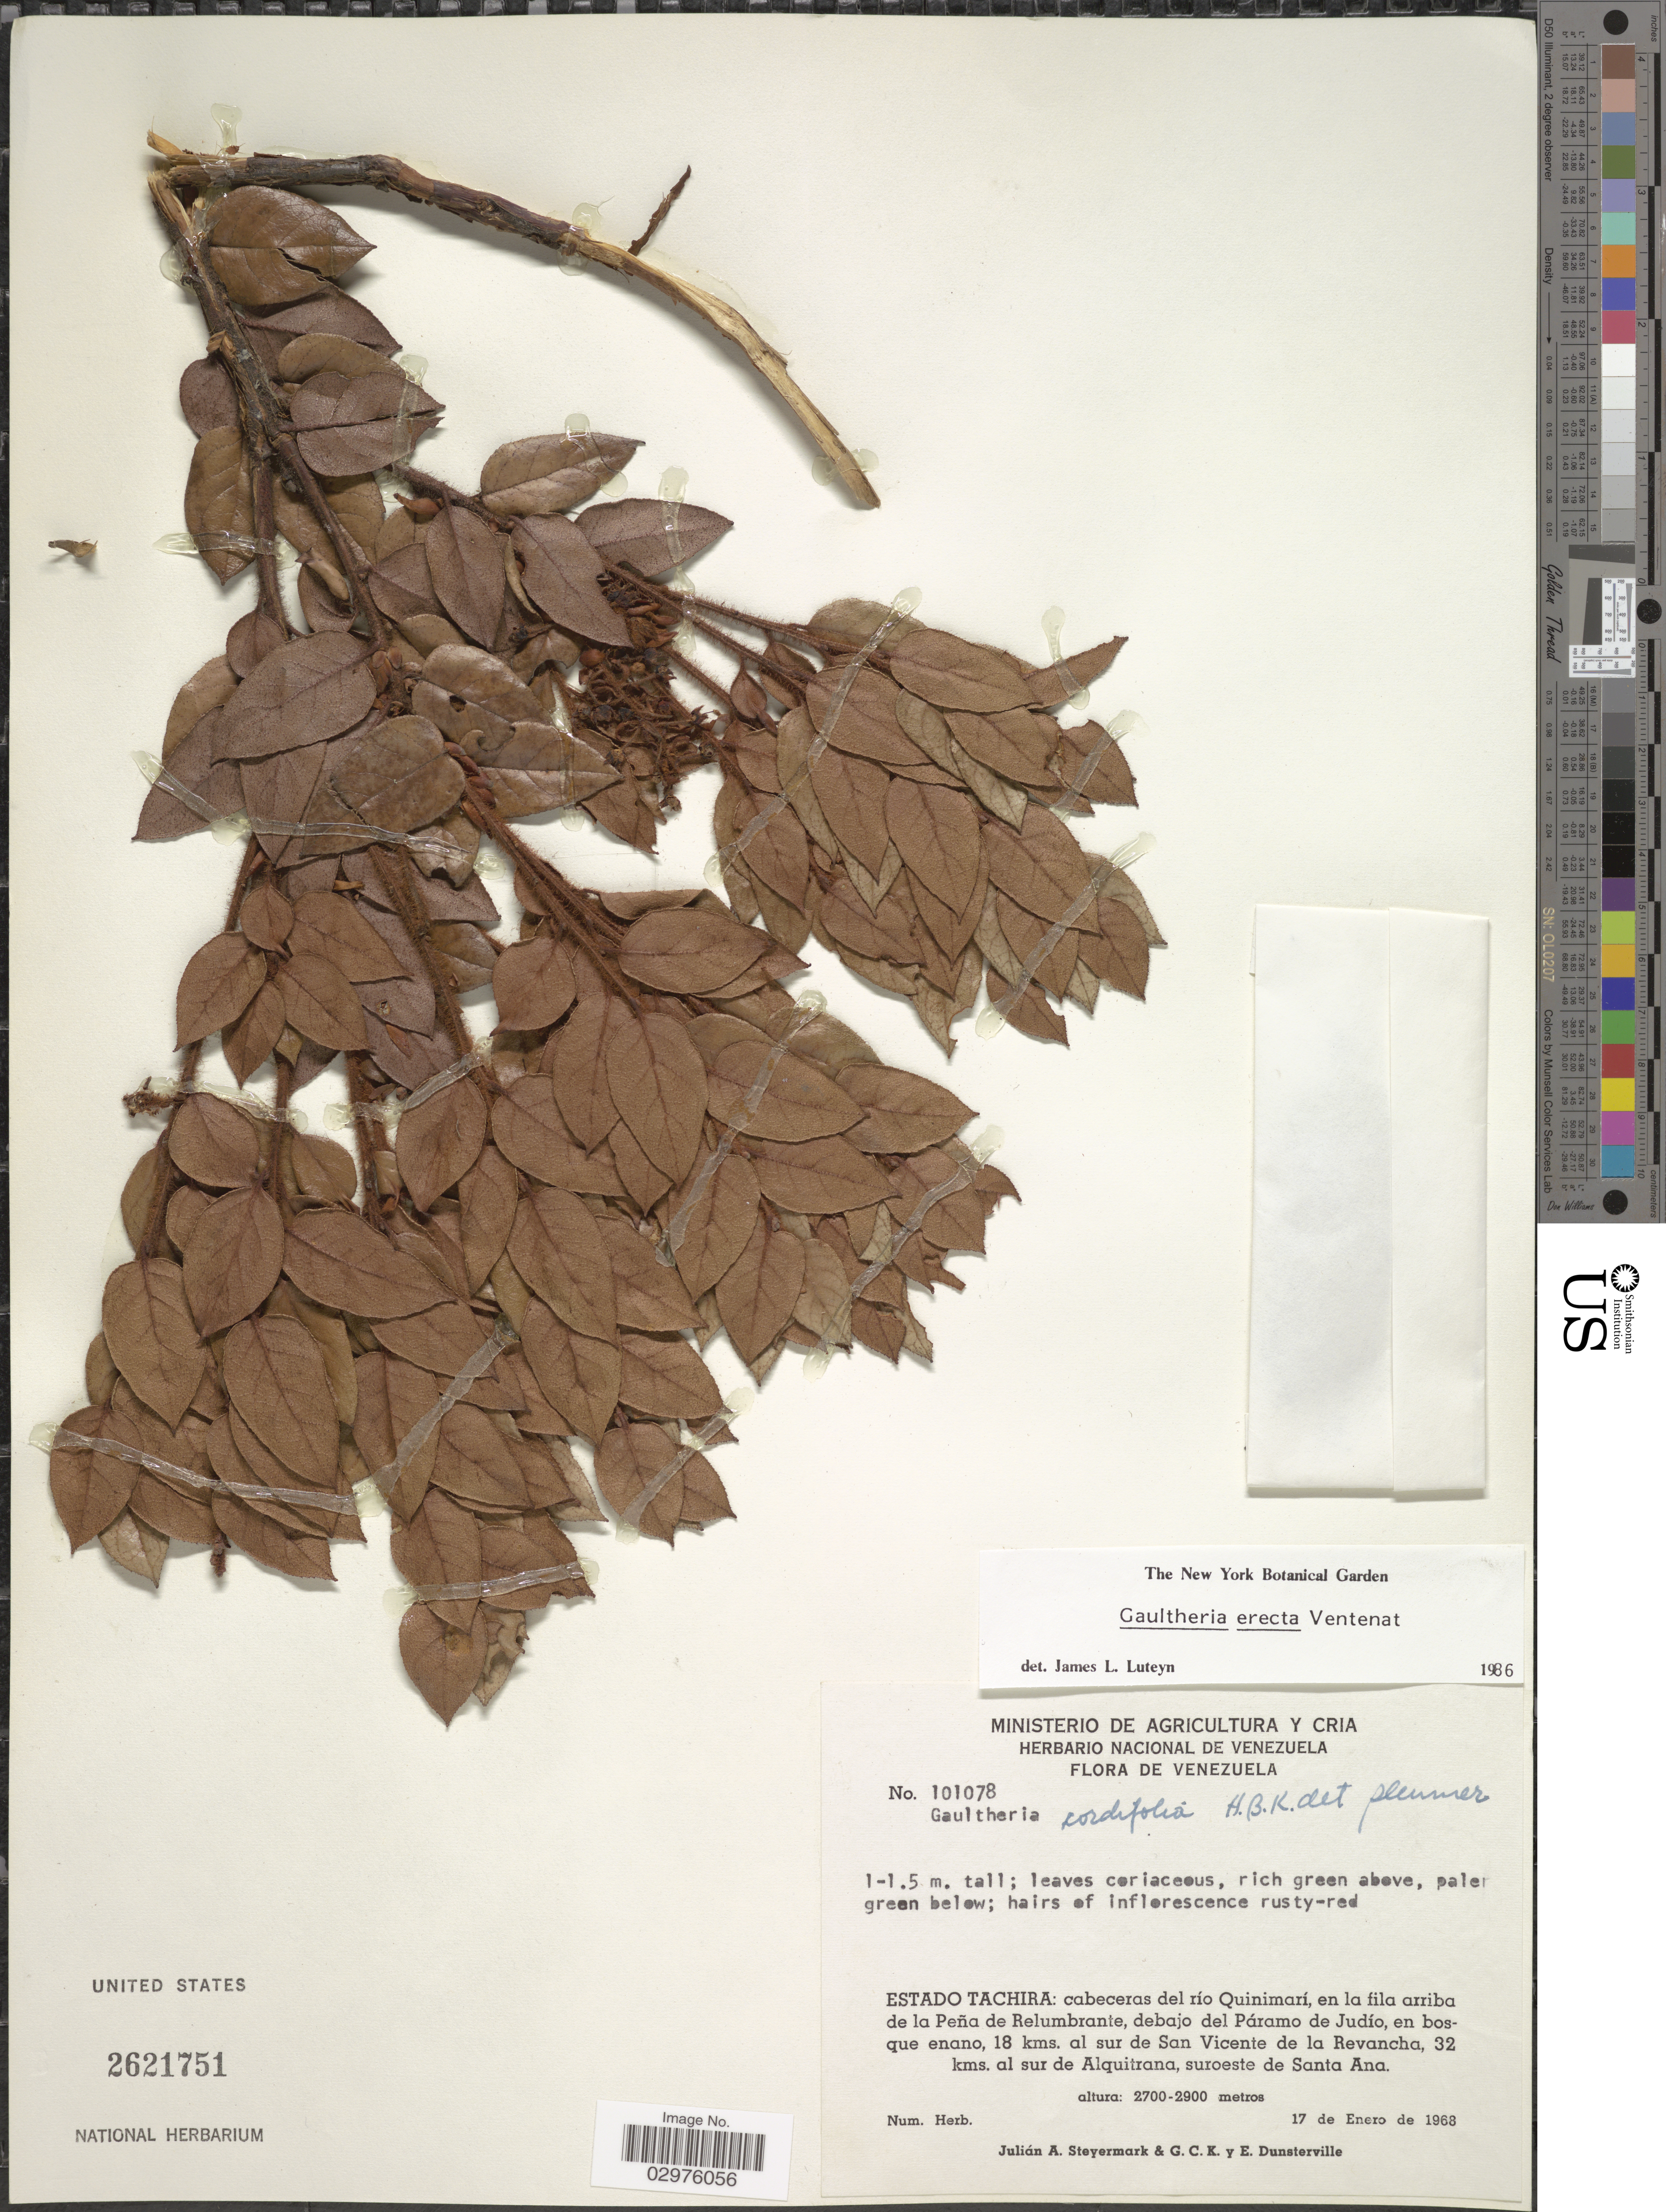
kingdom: Plantae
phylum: Tracheophyta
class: Magnoliopsida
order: Ericales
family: Ericaceae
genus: Gaultheria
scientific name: Gaultheria erecta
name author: Vent.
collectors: J. Steyermark, G. C. K. Dunsterville & E. Dunsterville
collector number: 101078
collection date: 1968-01-17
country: Venezuela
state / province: Tachira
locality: Estado Tachira: cabeceras del río Quinimarí, en la fila arriba de la Peña de Relumbrante, debajo del Páramo de Judío, en bosque enano, 18 kms. al sur de San Vicente de la Revancha, 32 kms. al sur de Alquitrana, suroeste de Santa Ana.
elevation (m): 2700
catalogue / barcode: US 2621751